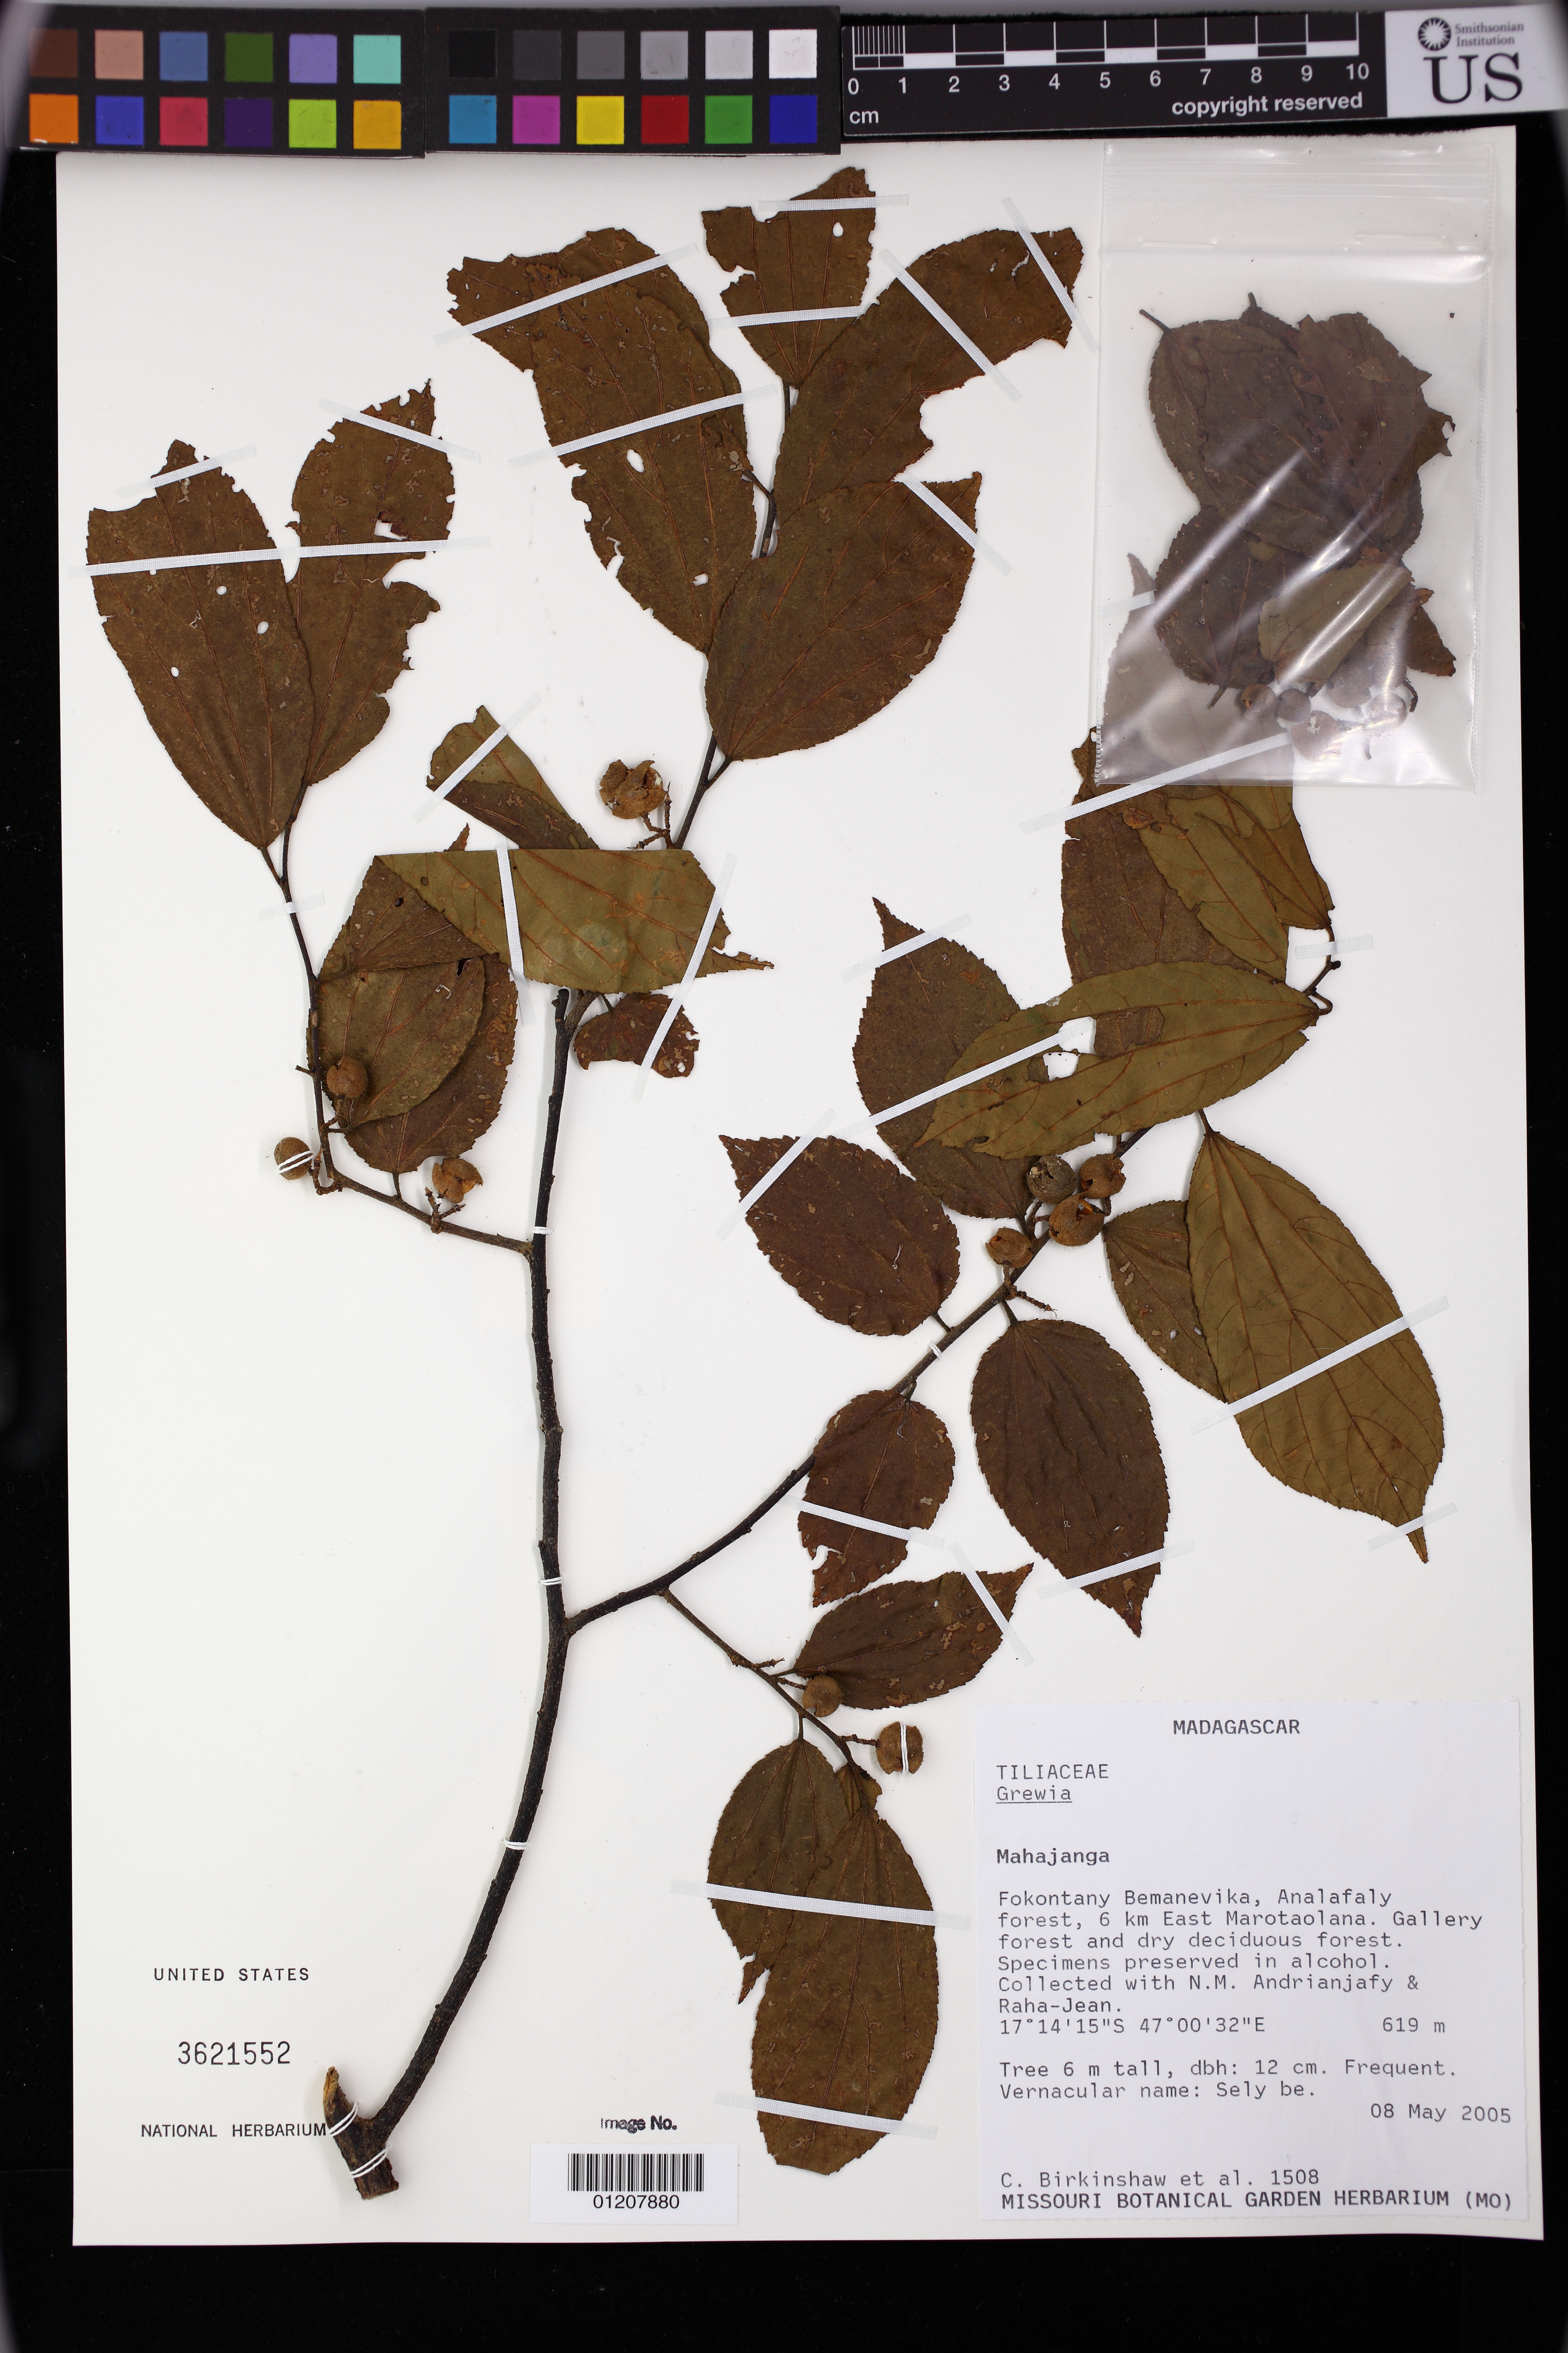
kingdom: Plantae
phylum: Tracheophyta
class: Magnoliopsida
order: Malvales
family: Malvaceae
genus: Grewia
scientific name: Grewia sp.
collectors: C. R. Birkinshaw, N. M. Andrianjafy & -. Raha-Jean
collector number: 1508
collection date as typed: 05 Aug 2005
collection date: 2005-08-05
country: Madagascar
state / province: Sofia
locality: Mahajanga, Fokontany Bemanevika, Analafaly forest, 6 km east Marotaolana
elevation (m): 619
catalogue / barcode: US 3621552